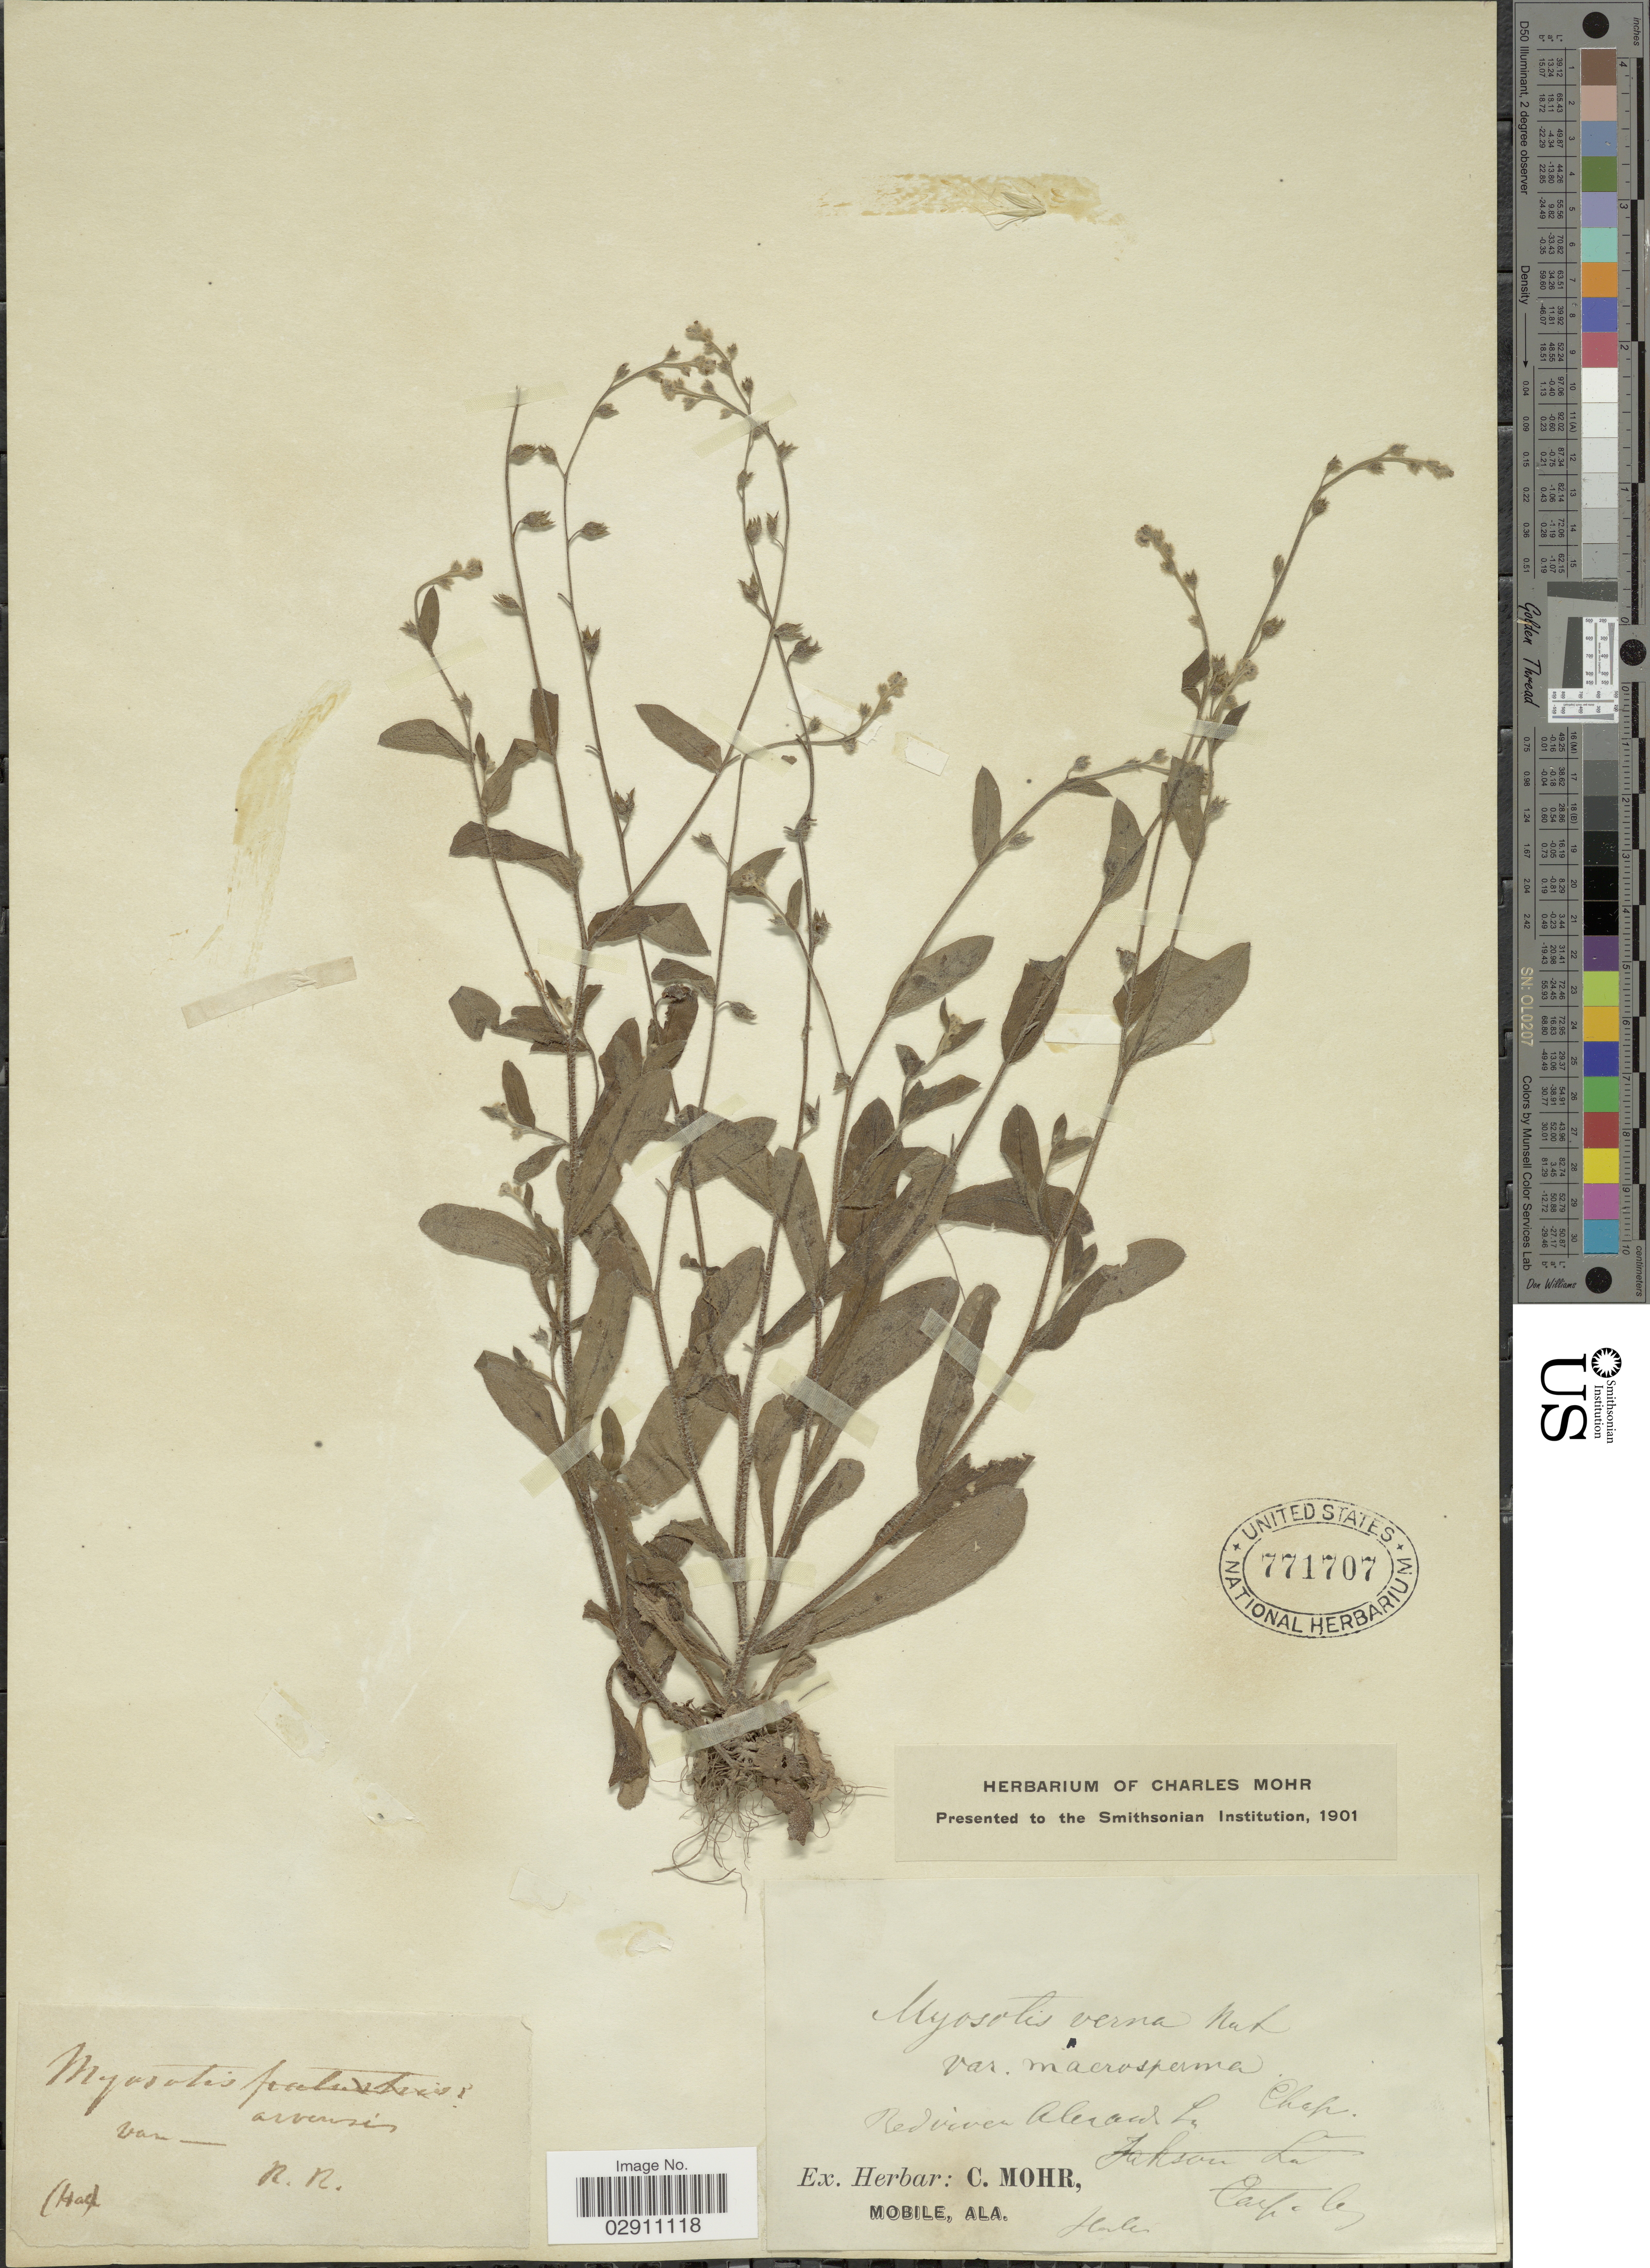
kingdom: Plantae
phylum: Tracheophyta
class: Magnoliopsida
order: Boraginales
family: Boraginaceae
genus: Myosotis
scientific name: Myosotis macrosperma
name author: Engelm.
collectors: ex herb. Charles Mohr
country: United States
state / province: Louisiana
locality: Red river, Alexand.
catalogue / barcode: US 771707